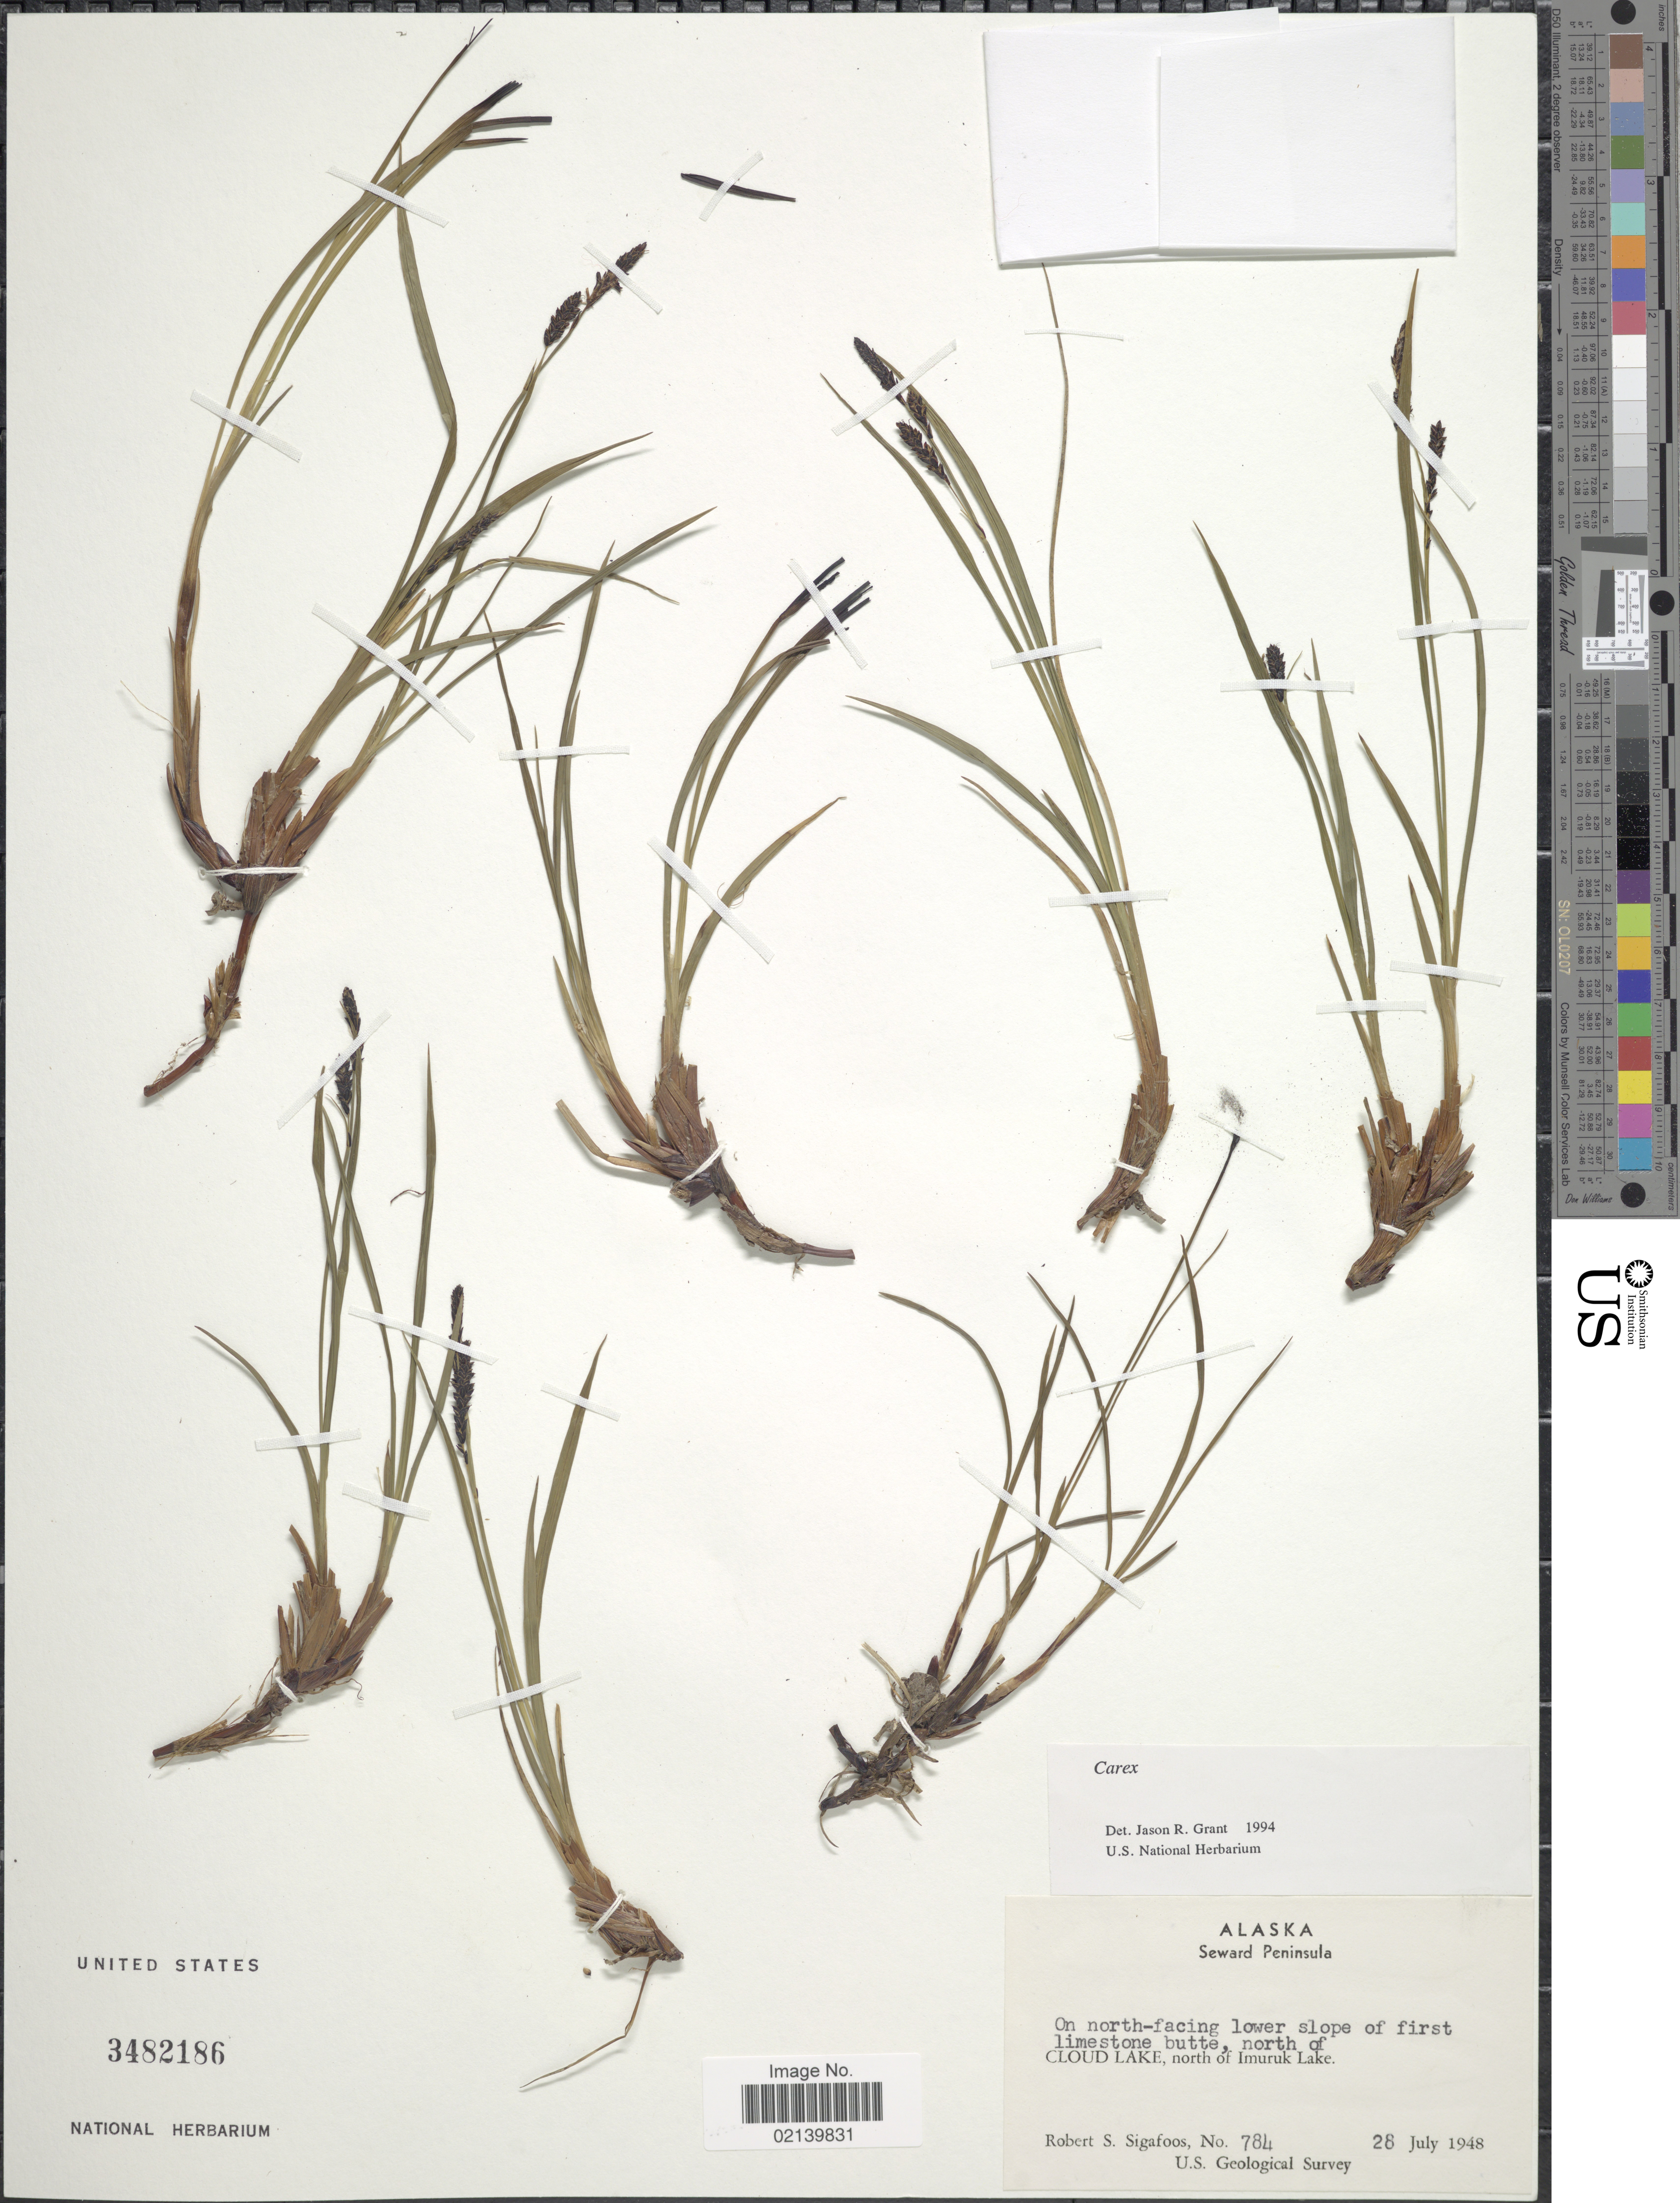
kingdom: Plantae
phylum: Tracheophyta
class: Liliopsida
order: Poales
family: Cyperaceae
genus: Carex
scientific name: Carex sp.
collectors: R. Sigafoos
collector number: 784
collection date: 1948-07-28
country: United States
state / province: Alaska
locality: Alaska, Seward Peninsula. On north-facing lower slope of first limestone butte, north of Cloud Lake, north of Imuruk Lake.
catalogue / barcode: US 3482186